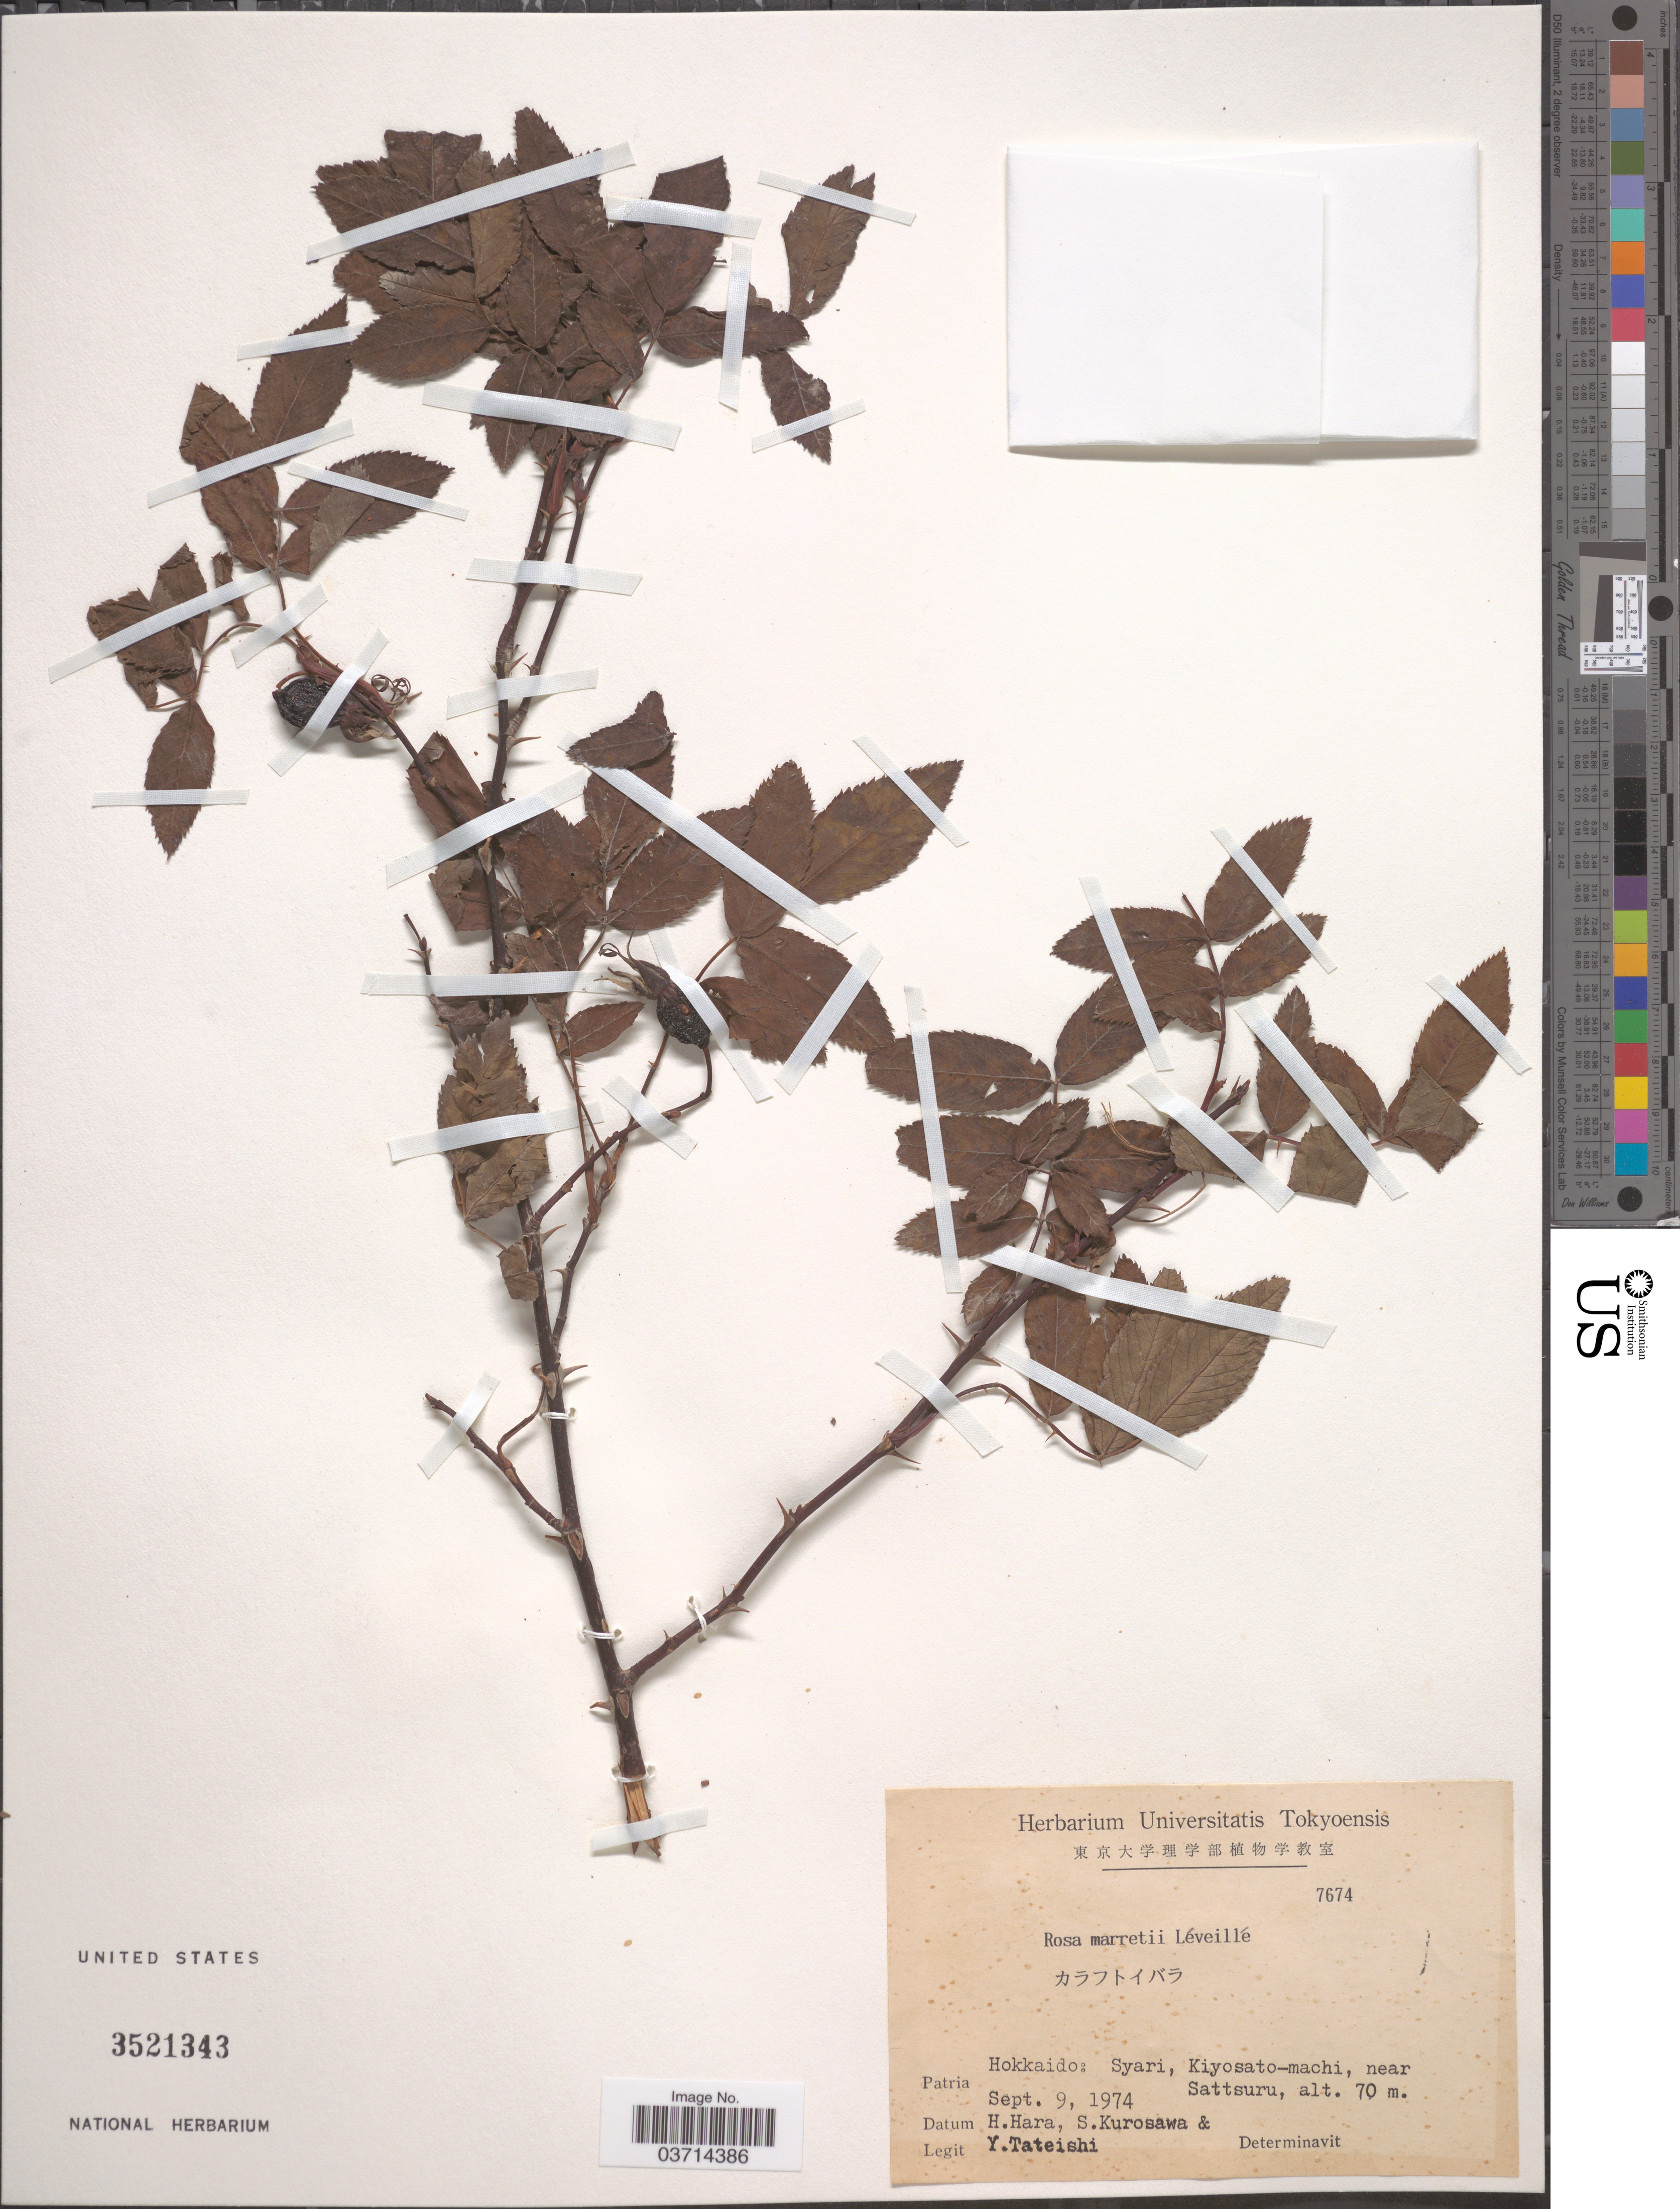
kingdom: Plantae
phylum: Tracheophyta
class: Magnoliopsida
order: Rosales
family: Rosaceae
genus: Rosa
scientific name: Rosa marrettii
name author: H. Lév.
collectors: H. Hara, S. Kurosawa & Y. Tateishi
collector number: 7674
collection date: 1974-09-09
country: Japan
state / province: Hokkaidō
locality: Syari, Kiyosato-machi, near Sattsuru.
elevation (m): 70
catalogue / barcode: US 3521343